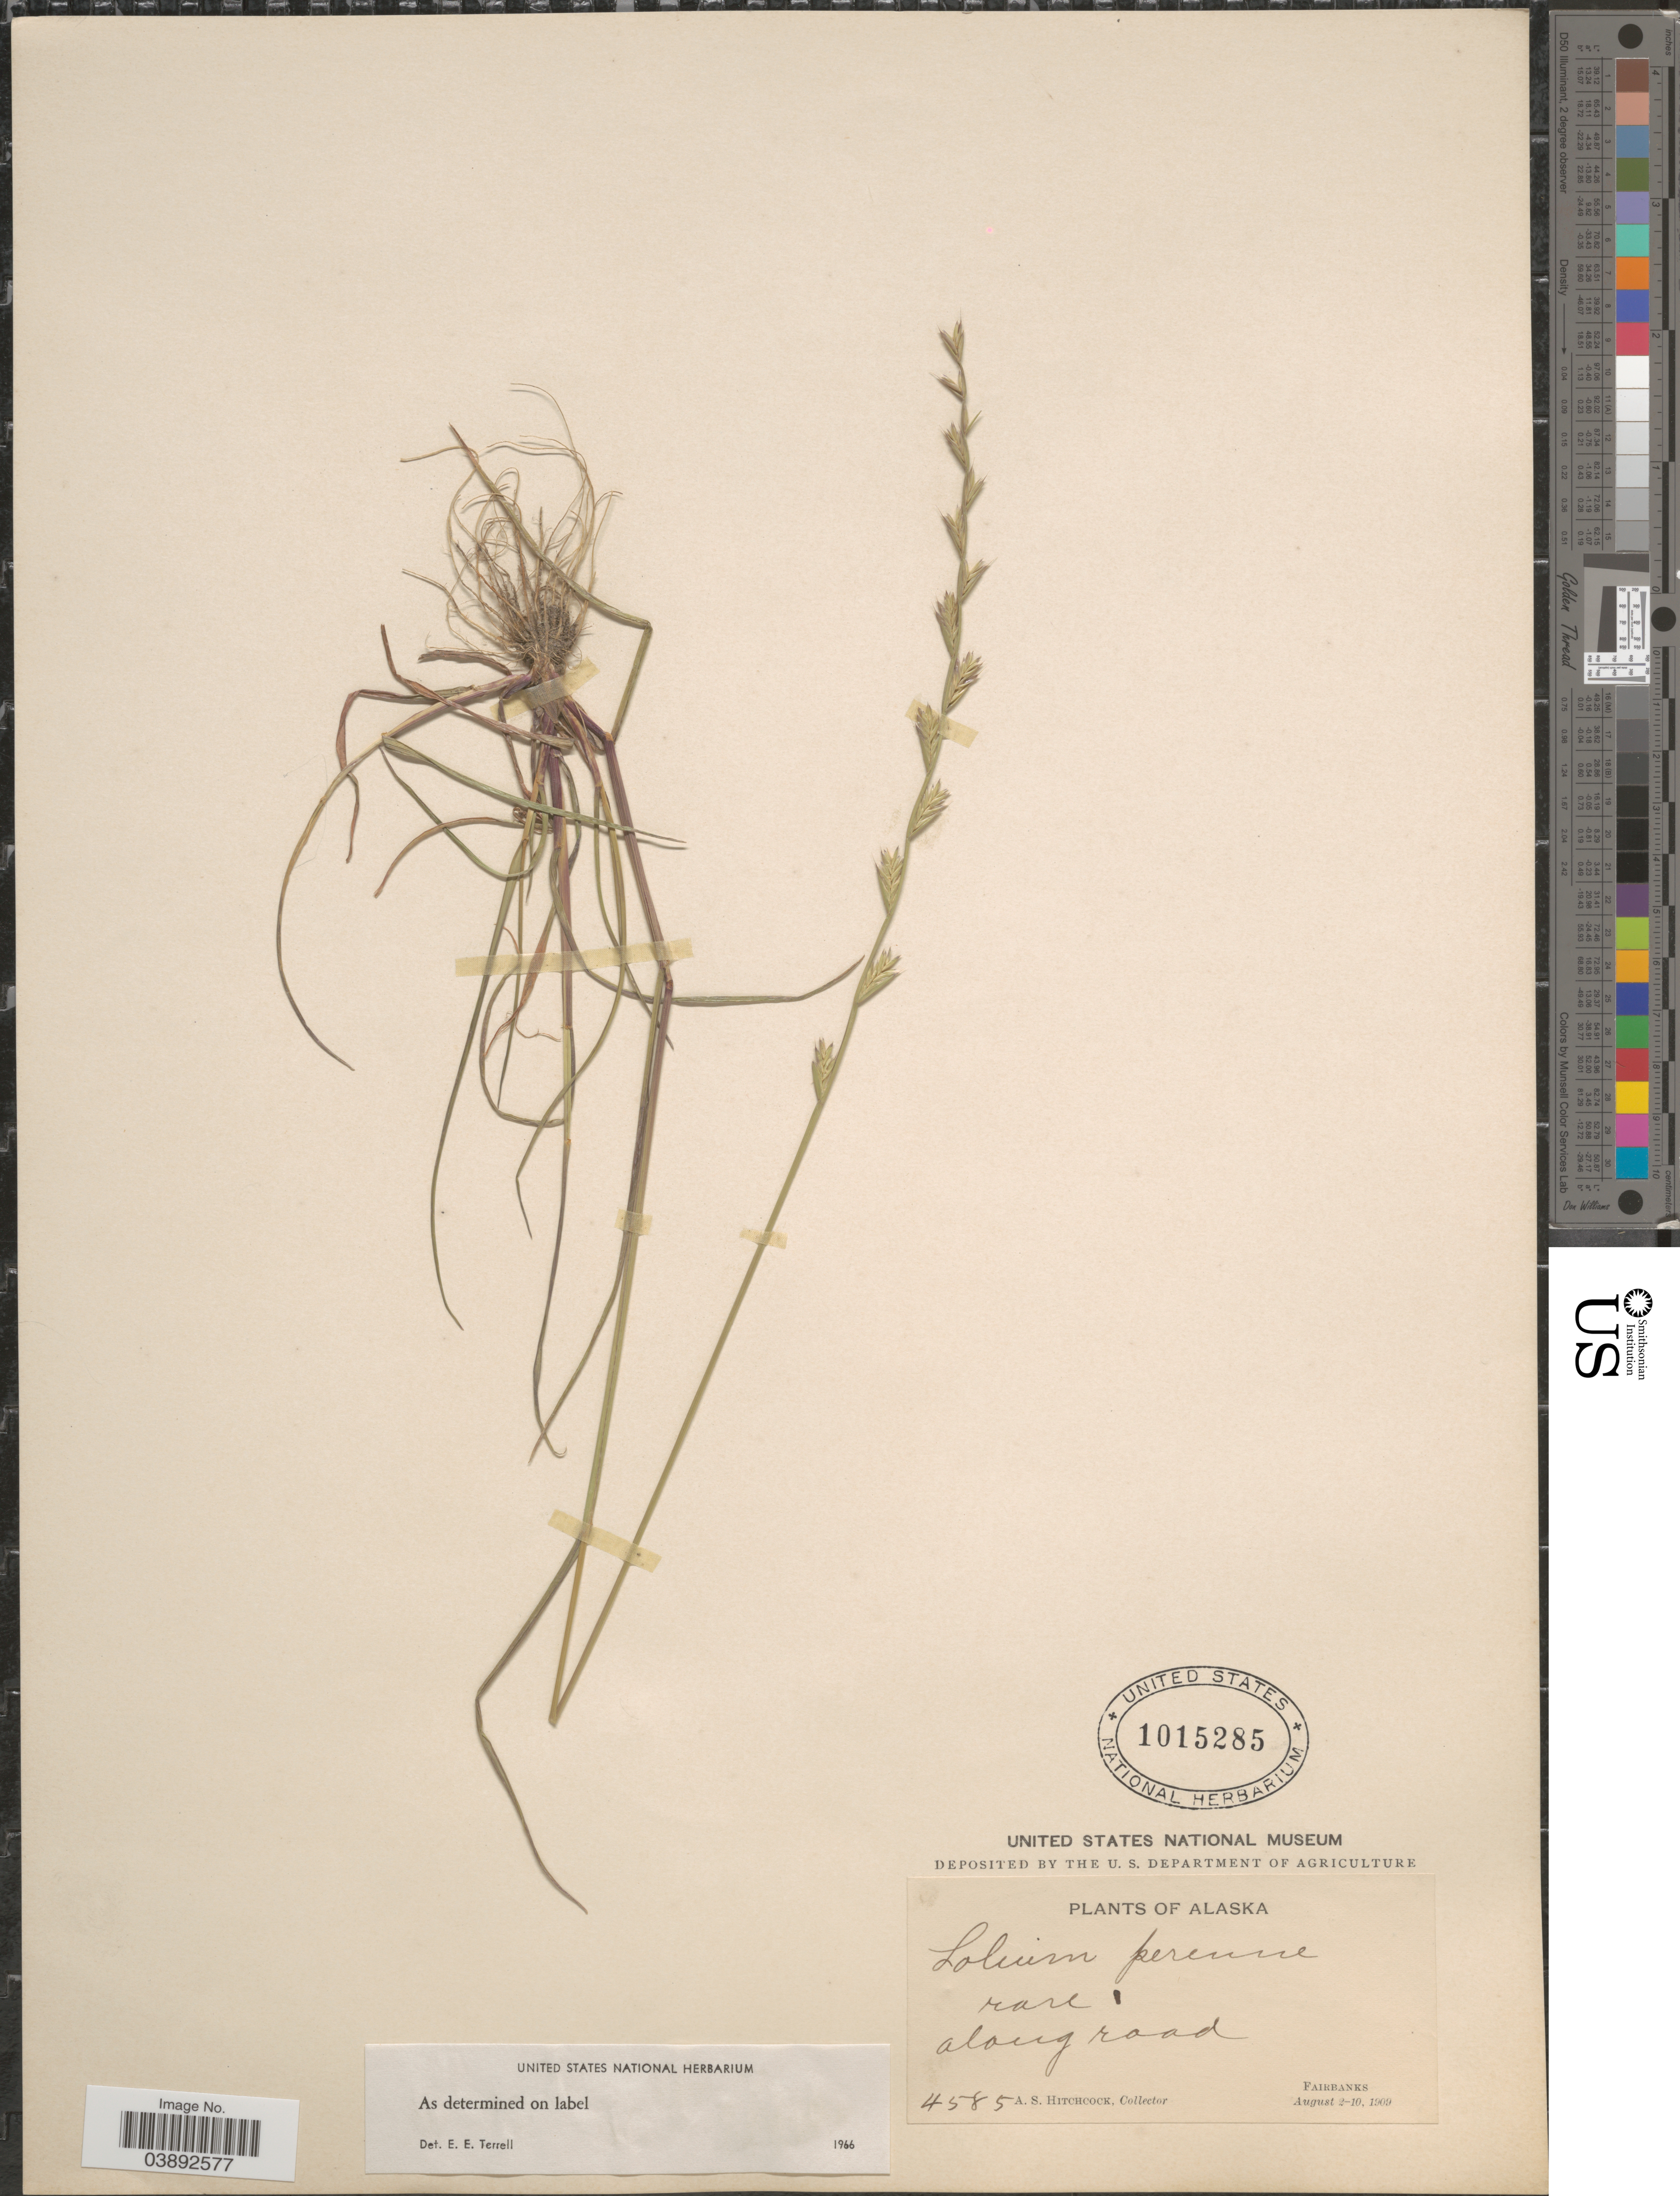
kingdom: Plantae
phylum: Tracheophyta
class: Liliopsida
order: Poales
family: Poaceae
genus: Lolium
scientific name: Lolium perenne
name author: L.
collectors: A. S. Hitchcock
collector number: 4585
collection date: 1909-08-02/1909-08-10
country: United States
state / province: Alaska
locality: Fairbanks.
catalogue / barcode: US 1015285